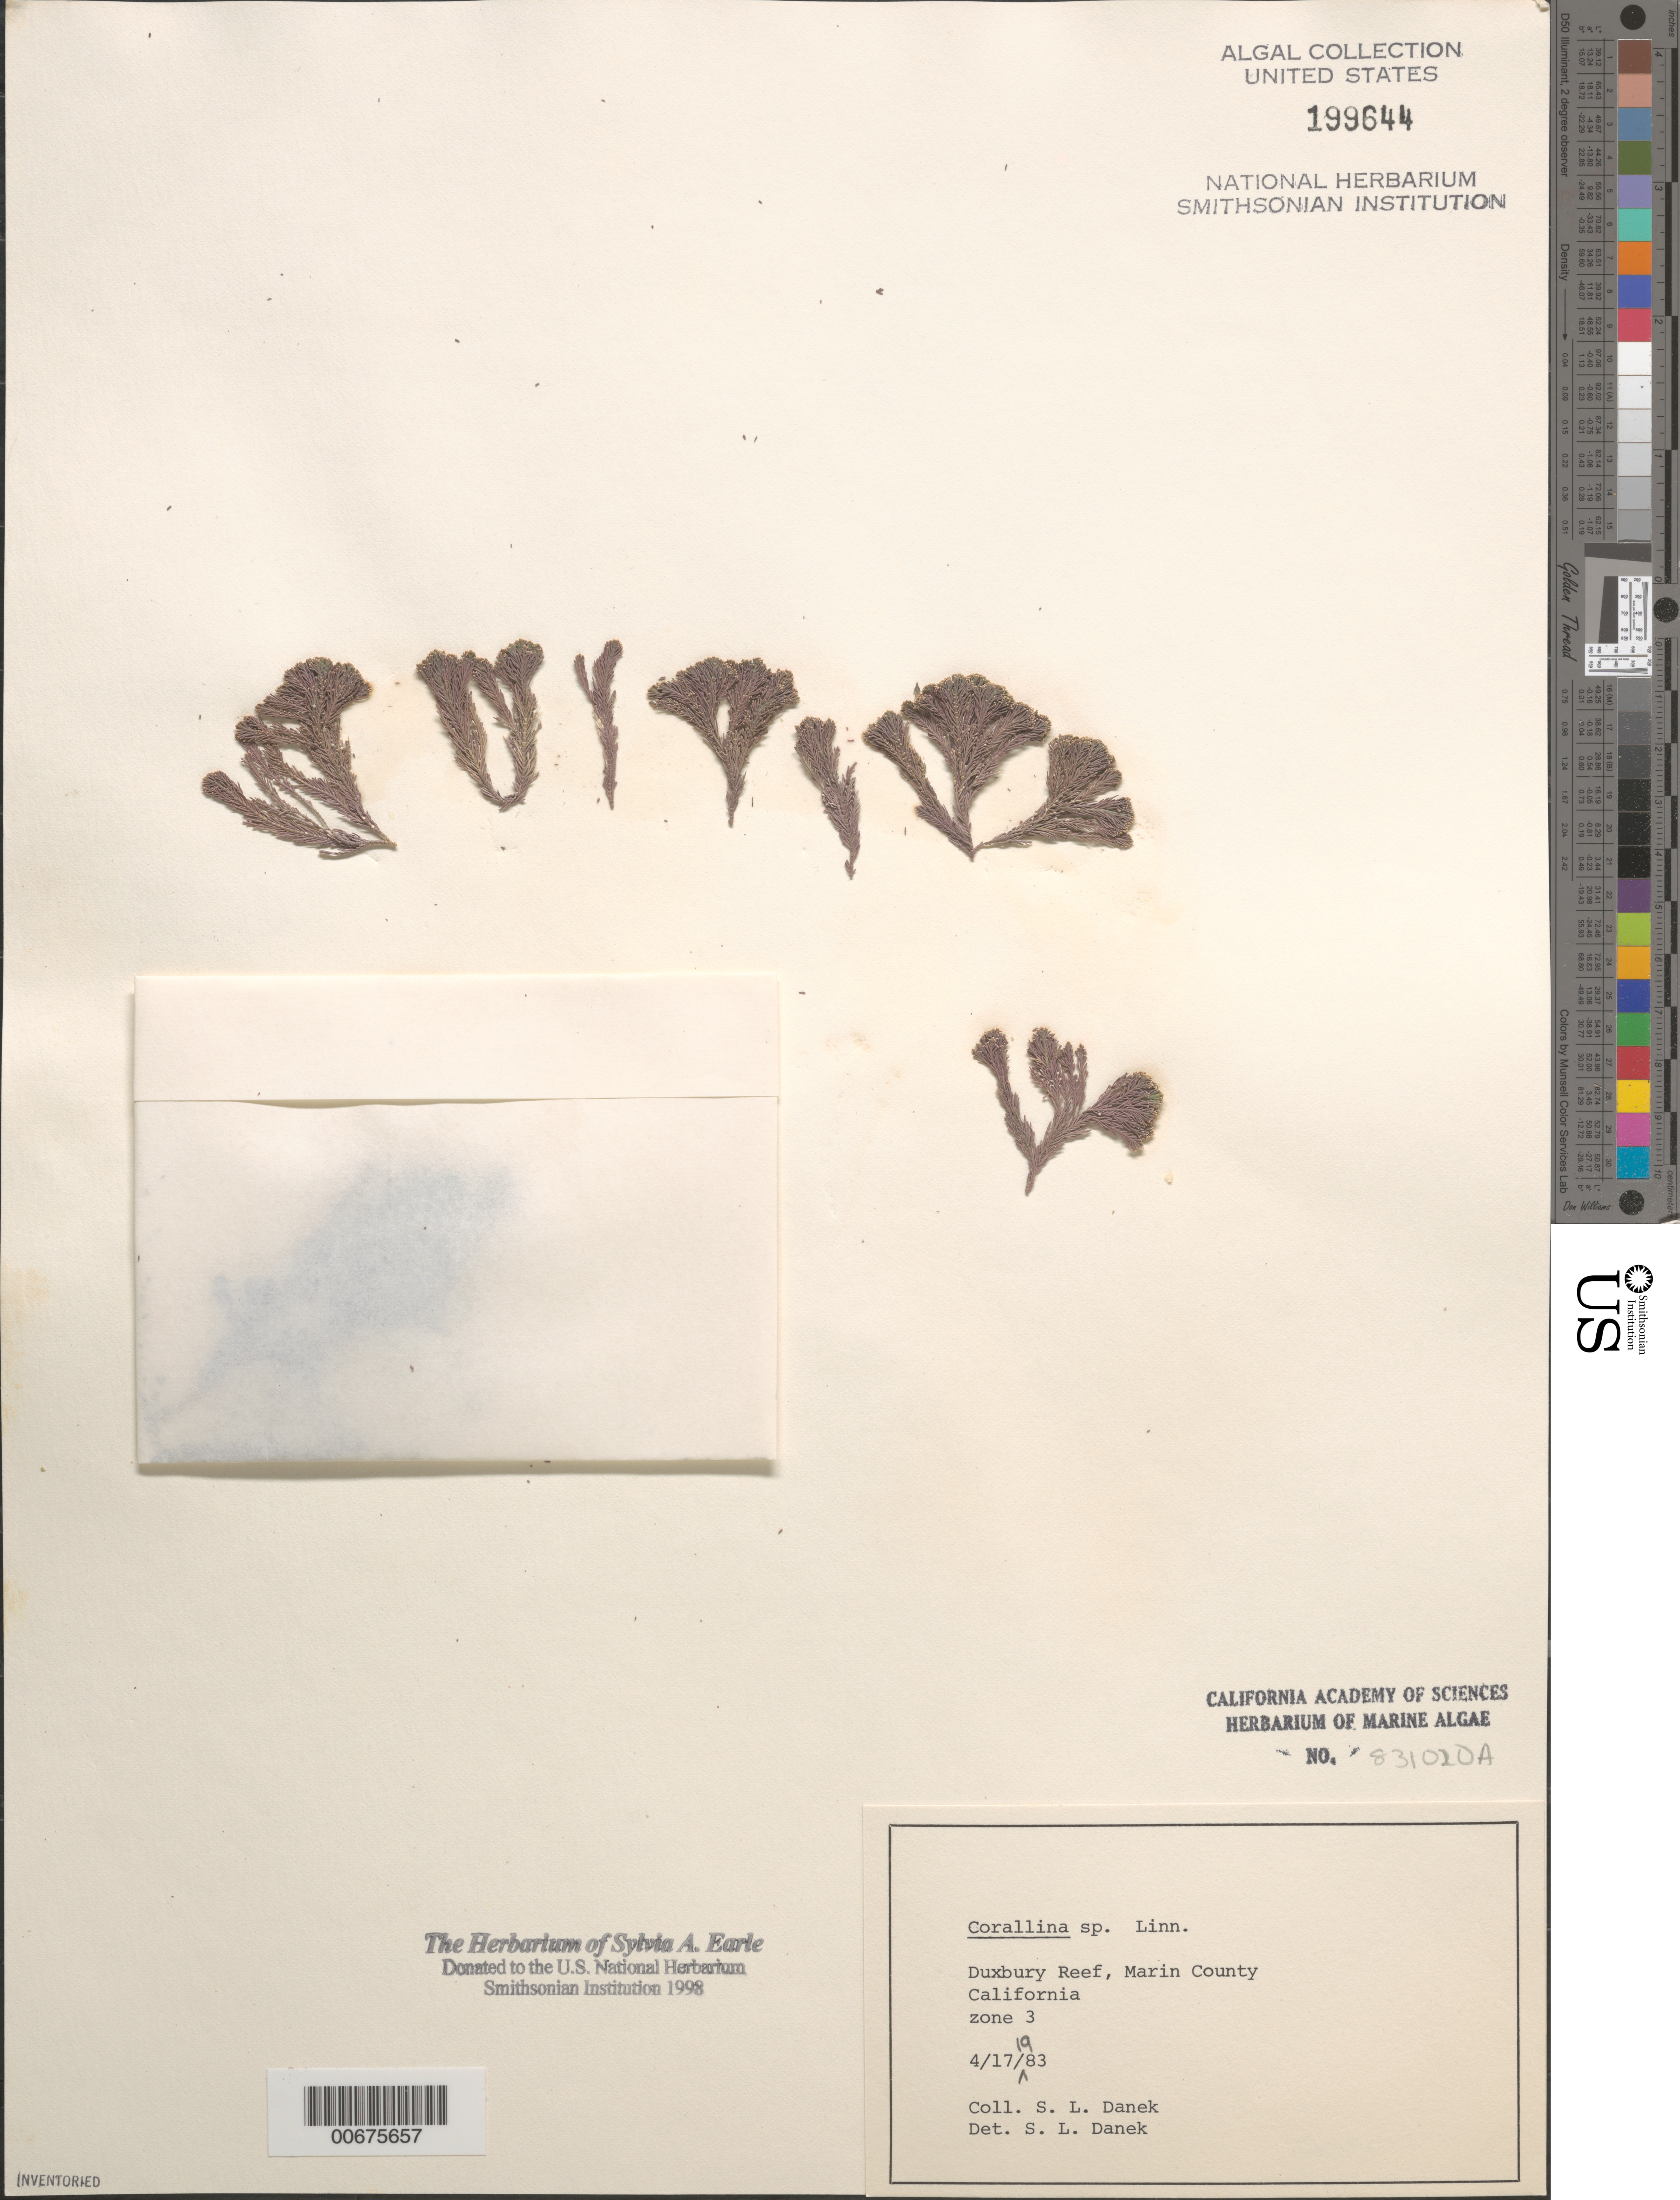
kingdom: Plantae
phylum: Rhodophyta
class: Florideophyceae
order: Corallinales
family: Corallinaceae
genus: Corallina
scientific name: Corallina sp.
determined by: Danek, S. L.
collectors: S. Danek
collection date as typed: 17 Apr 1983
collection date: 1983-04-17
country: United States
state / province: California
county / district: Marin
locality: Duxbury Reef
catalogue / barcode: US 199644